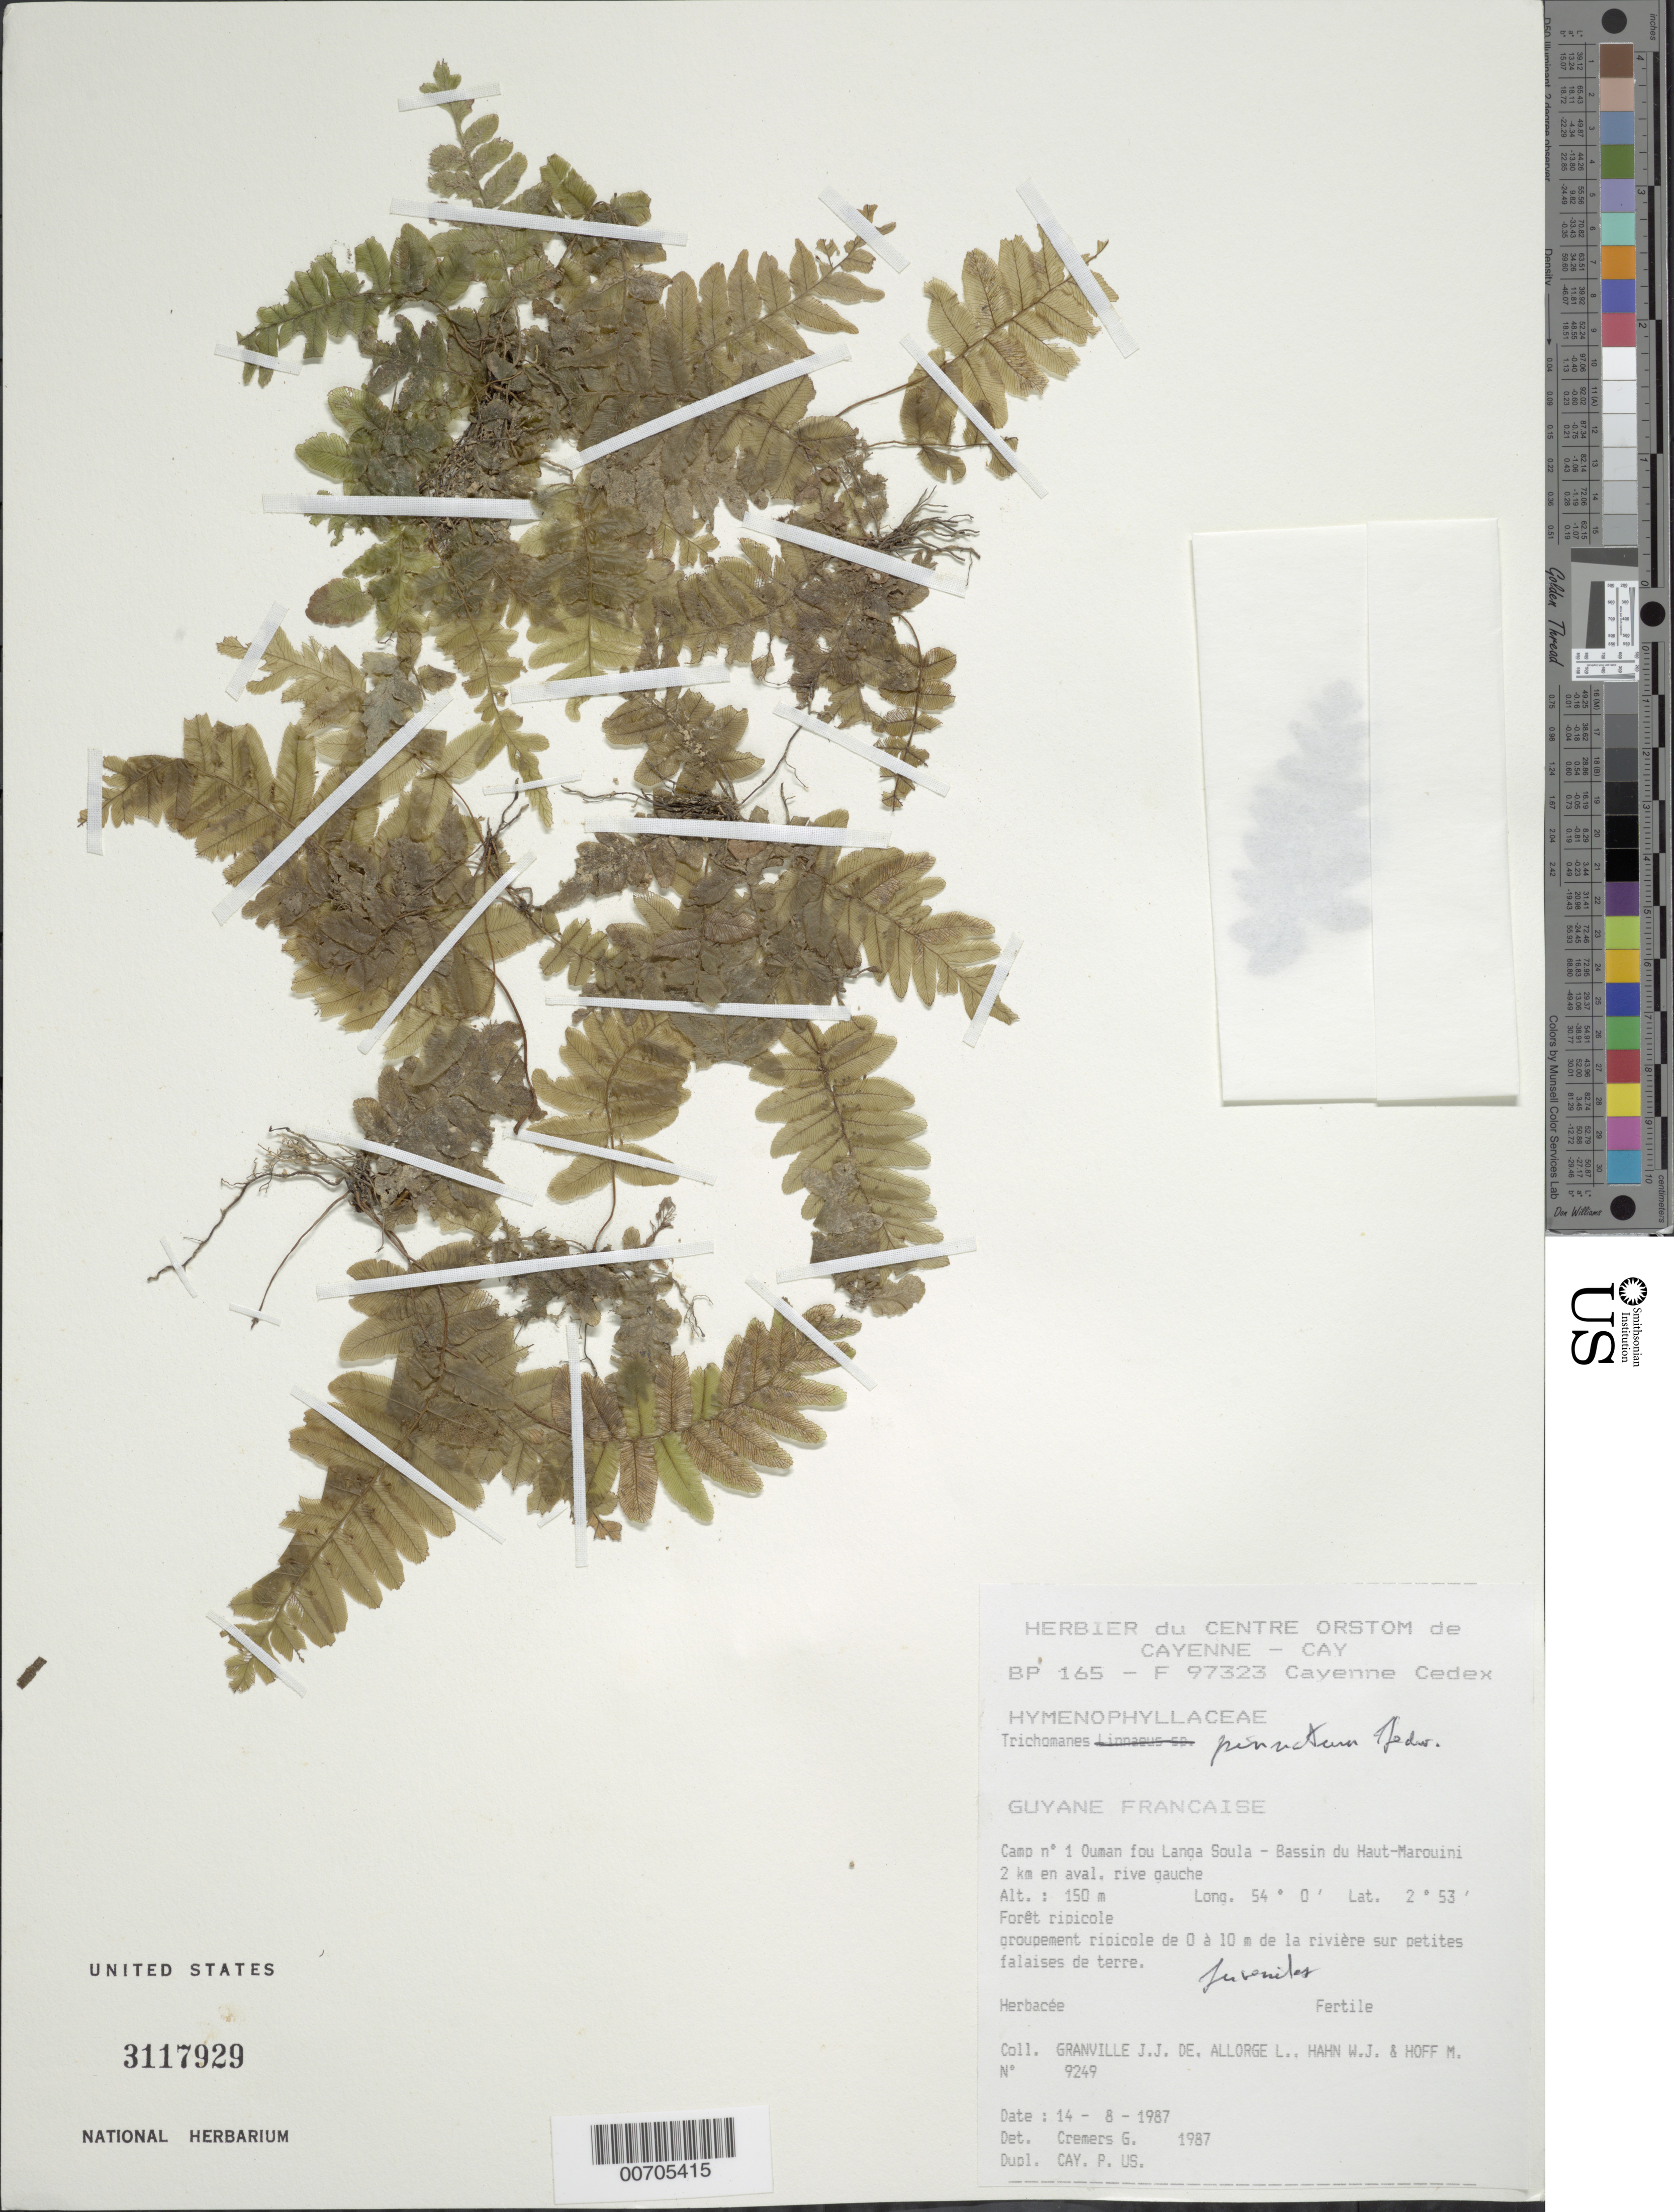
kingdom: Plantae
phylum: Tracheophyta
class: Polypodiopsida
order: Hymenophyllales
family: Hymenophyllaceae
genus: Trichomanes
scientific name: Trichomanes pinnatum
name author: Hedw.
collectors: J.-J. de Granville, L. Allorge, W. J. Hahn & M. Hoff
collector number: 9249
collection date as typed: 14-Aug-87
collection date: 1987-08-14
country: French Guiana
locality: Camp #1, Ouman fou Langa Soula, Bassin du Haut-Marouini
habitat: Riparian forest, 0-10 m de la riviere sur petites falaises de terre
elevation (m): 150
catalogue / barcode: US 3117929